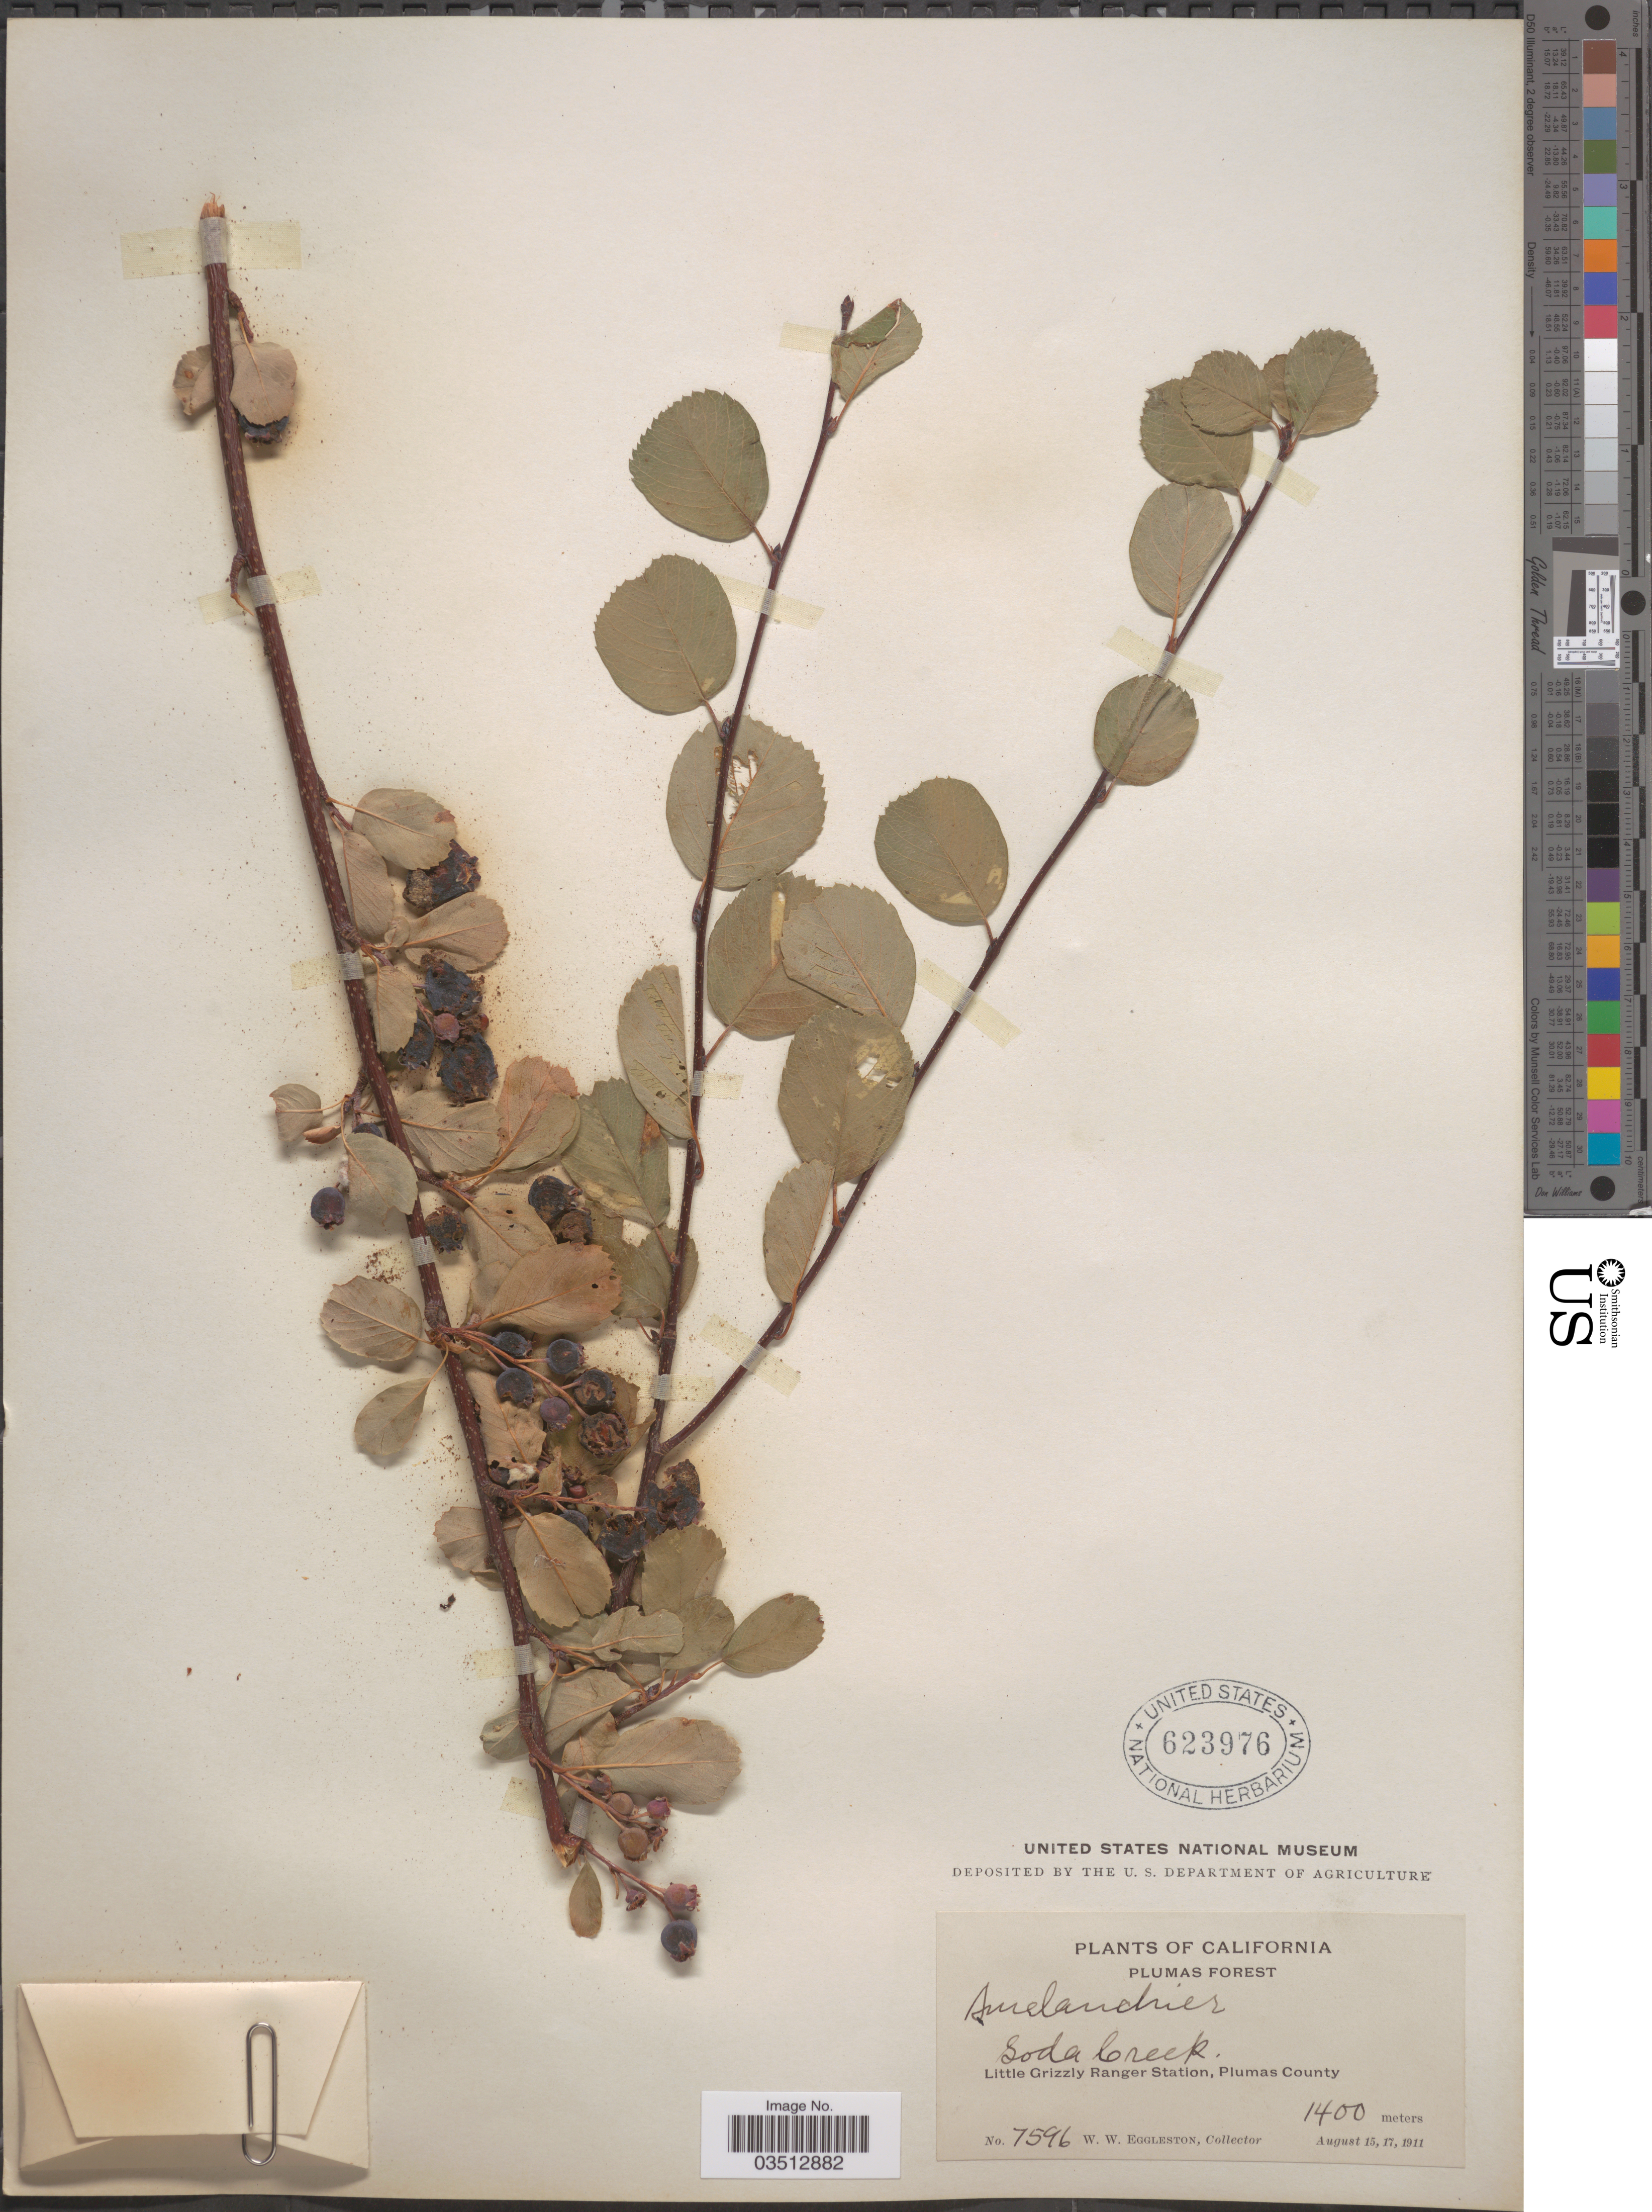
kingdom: Plantae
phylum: Tracheophyta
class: Magnoliopsida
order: Rosales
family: Rosaceae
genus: Amelanchier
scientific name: Amelanchier sp.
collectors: W. W. Eggleston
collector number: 7596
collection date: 1911-08-15/1911-08-17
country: United States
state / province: California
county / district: Plumas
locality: Plumas Forest. Soda Creek. Little Grizzly Ranger Station, Plumas County.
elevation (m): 1400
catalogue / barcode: US 623976